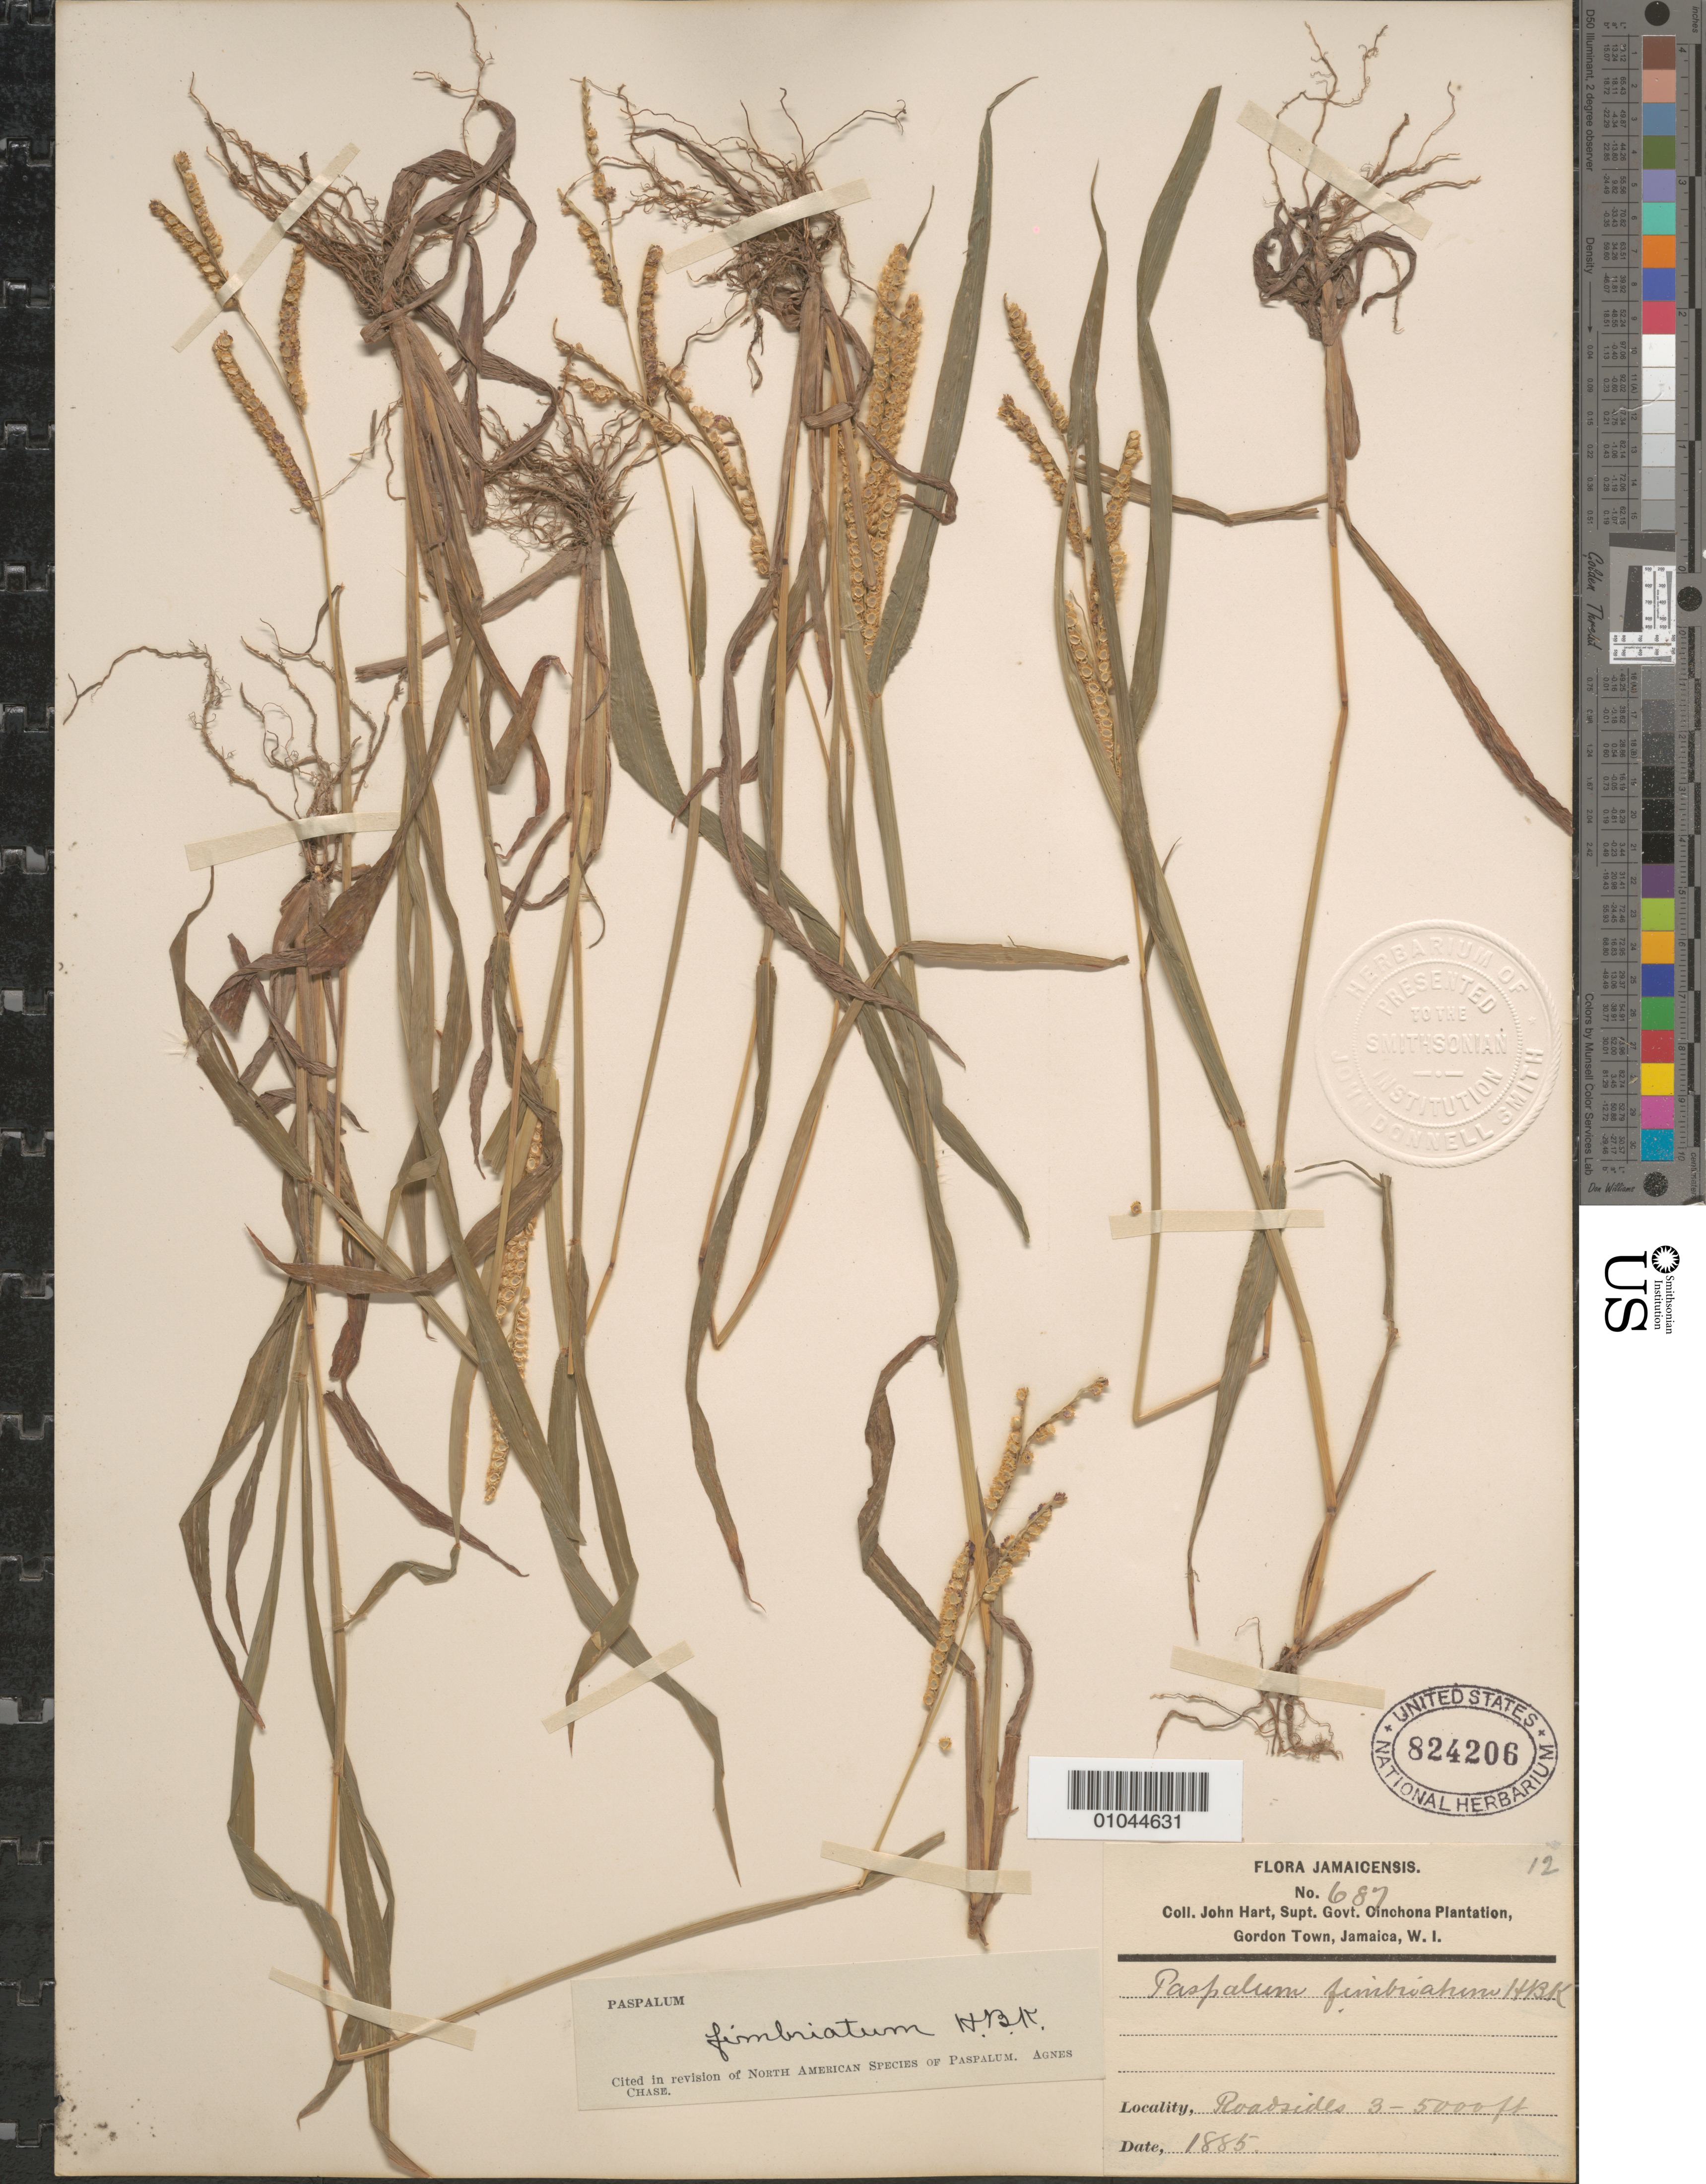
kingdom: Plantae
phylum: Tracheophyta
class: Liliopsida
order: Poales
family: Poaceae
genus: Paspalum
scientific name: Paspalum fimbriatum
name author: Kunth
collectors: J. Hart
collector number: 687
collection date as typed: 1885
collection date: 1885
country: Jamaica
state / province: Saint Andrew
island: Jamaica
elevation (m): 1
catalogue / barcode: US 824206